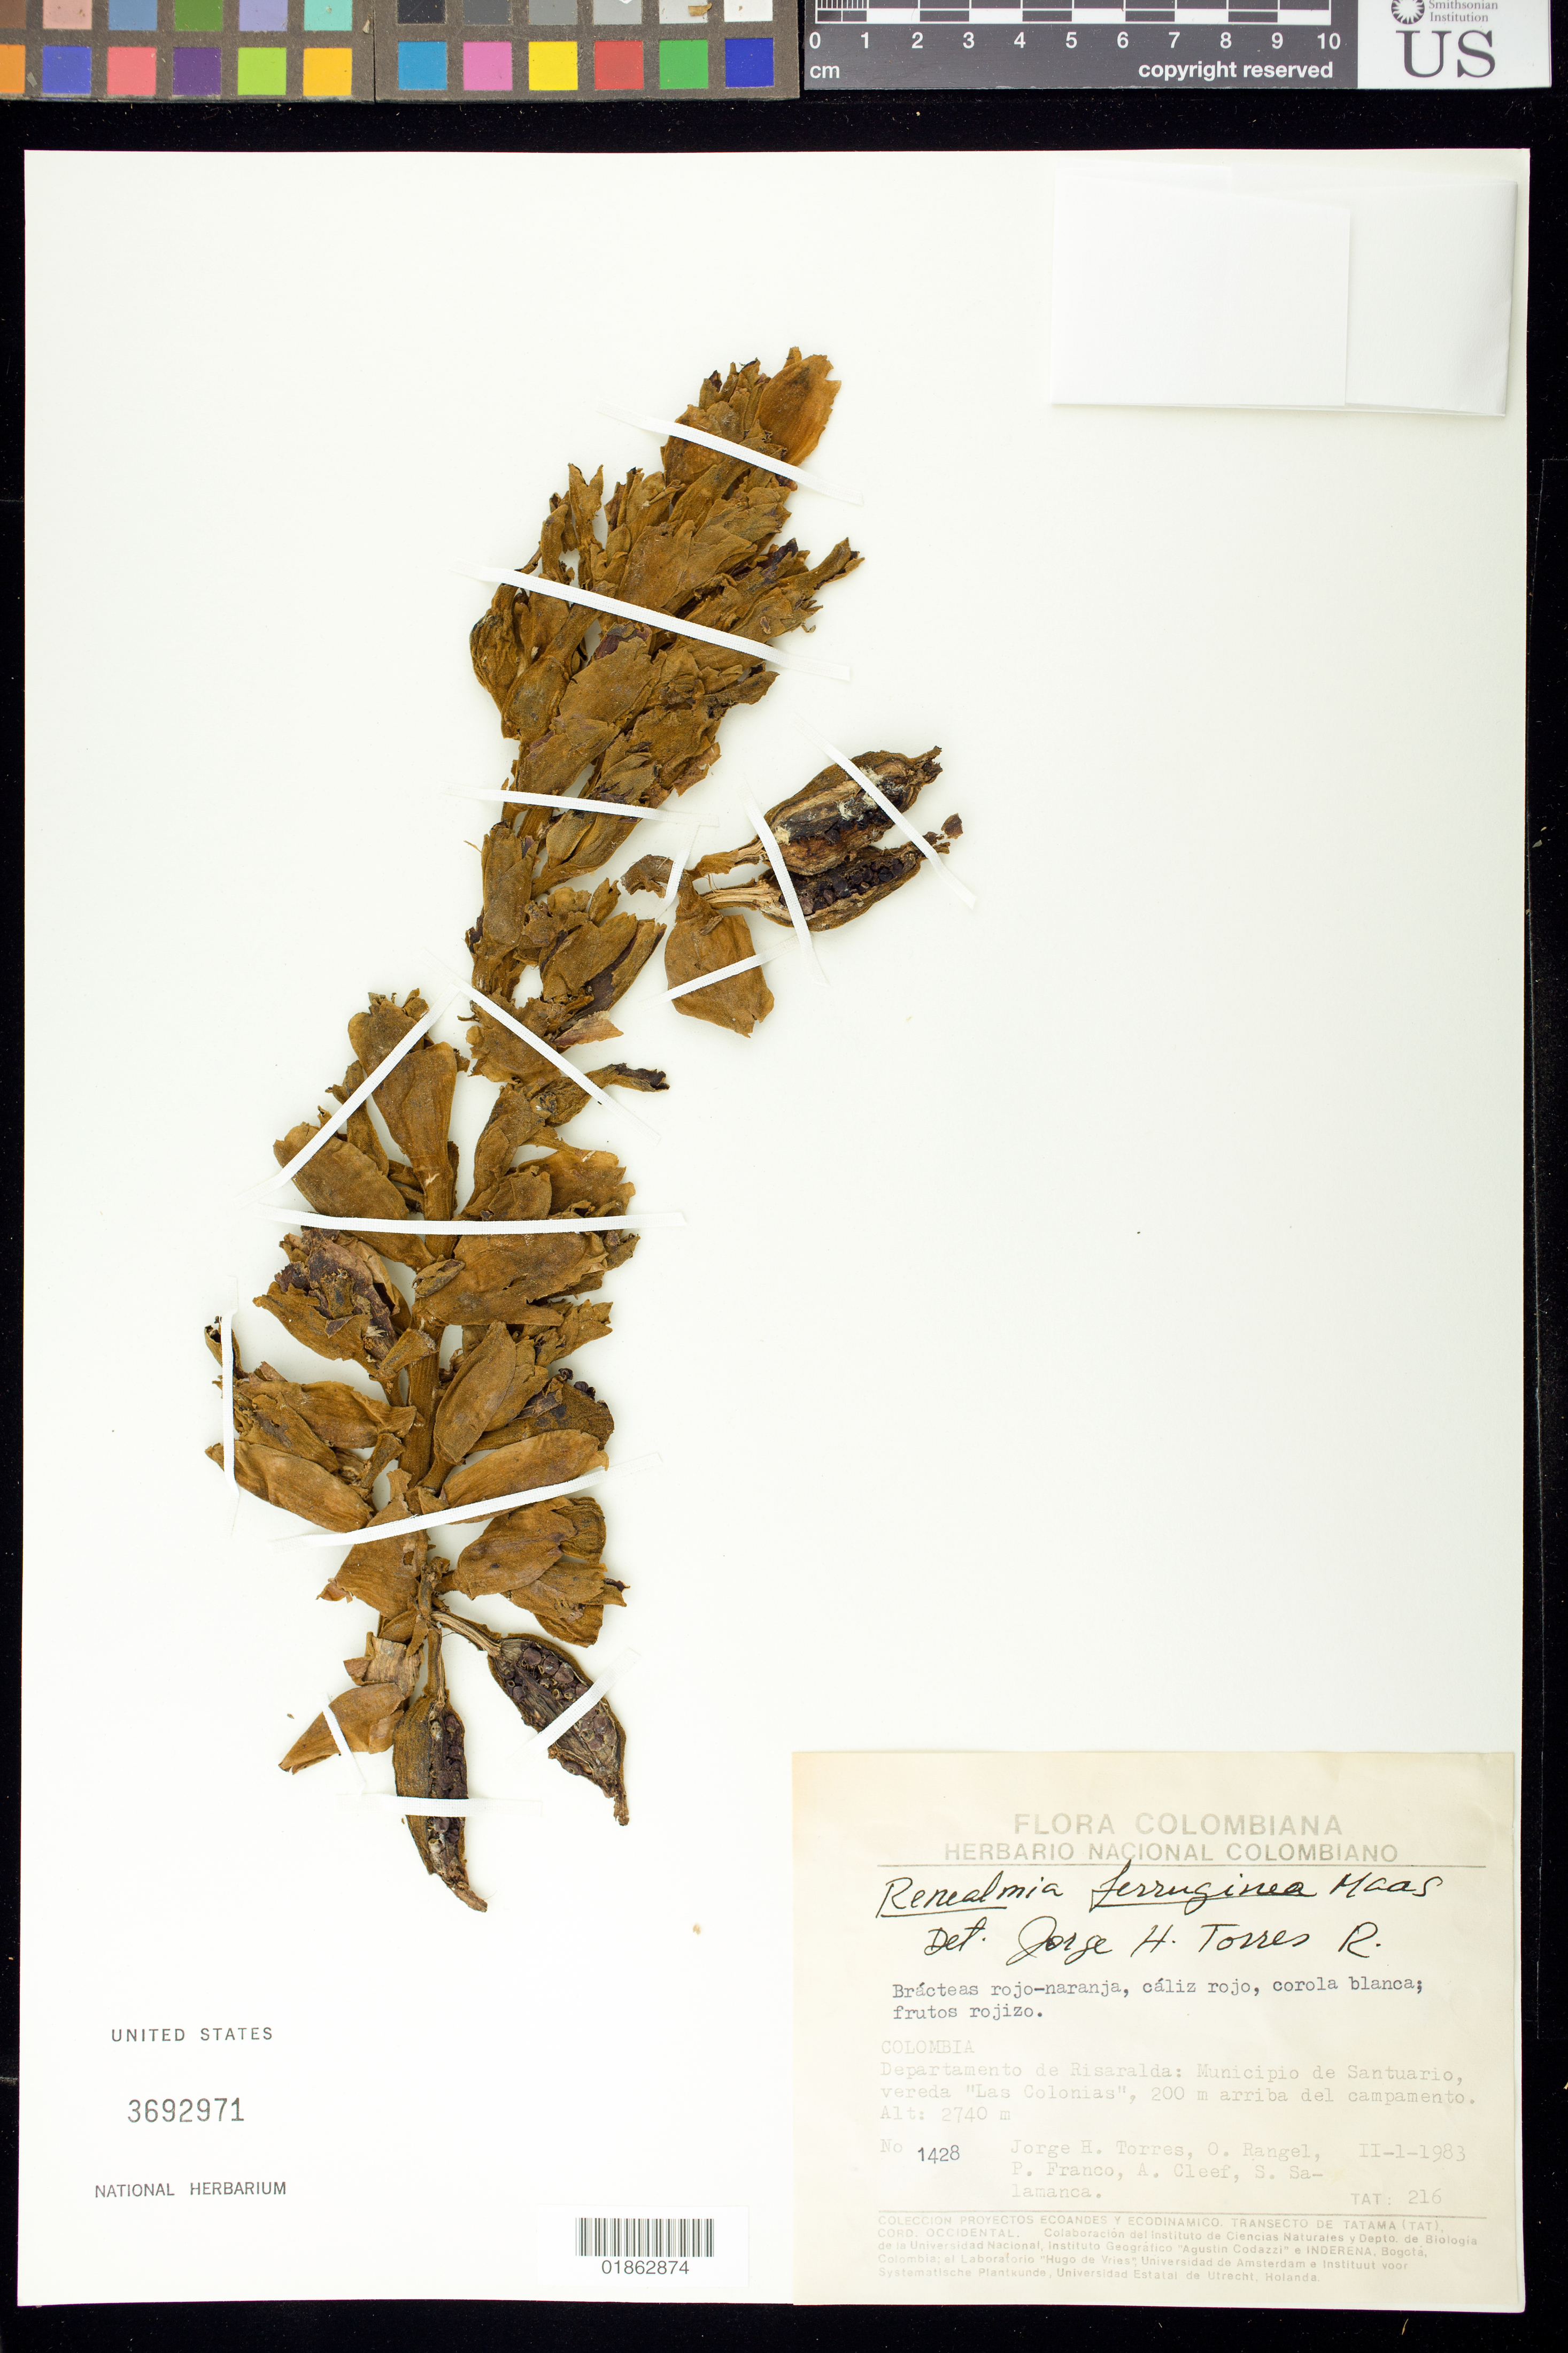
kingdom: Plantae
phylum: Tracheophyta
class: Liliopsida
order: Zingiberales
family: Zingiberaceae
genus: Renealmia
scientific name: Renealmia ferruginea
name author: Maas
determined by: Torres-Romero, J. H.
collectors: J. Torres R., O. Rangel, P. Franco, A. M. Cleef & S. Salamanca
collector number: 1428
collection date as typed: II-1-1983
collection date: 1983-02-01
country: Colombia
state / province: Risaralda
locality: Municipio de Santuario, vereda "Las Colonias", 200 m arriba del campamento.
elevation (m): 2740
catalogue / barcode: US 3692971